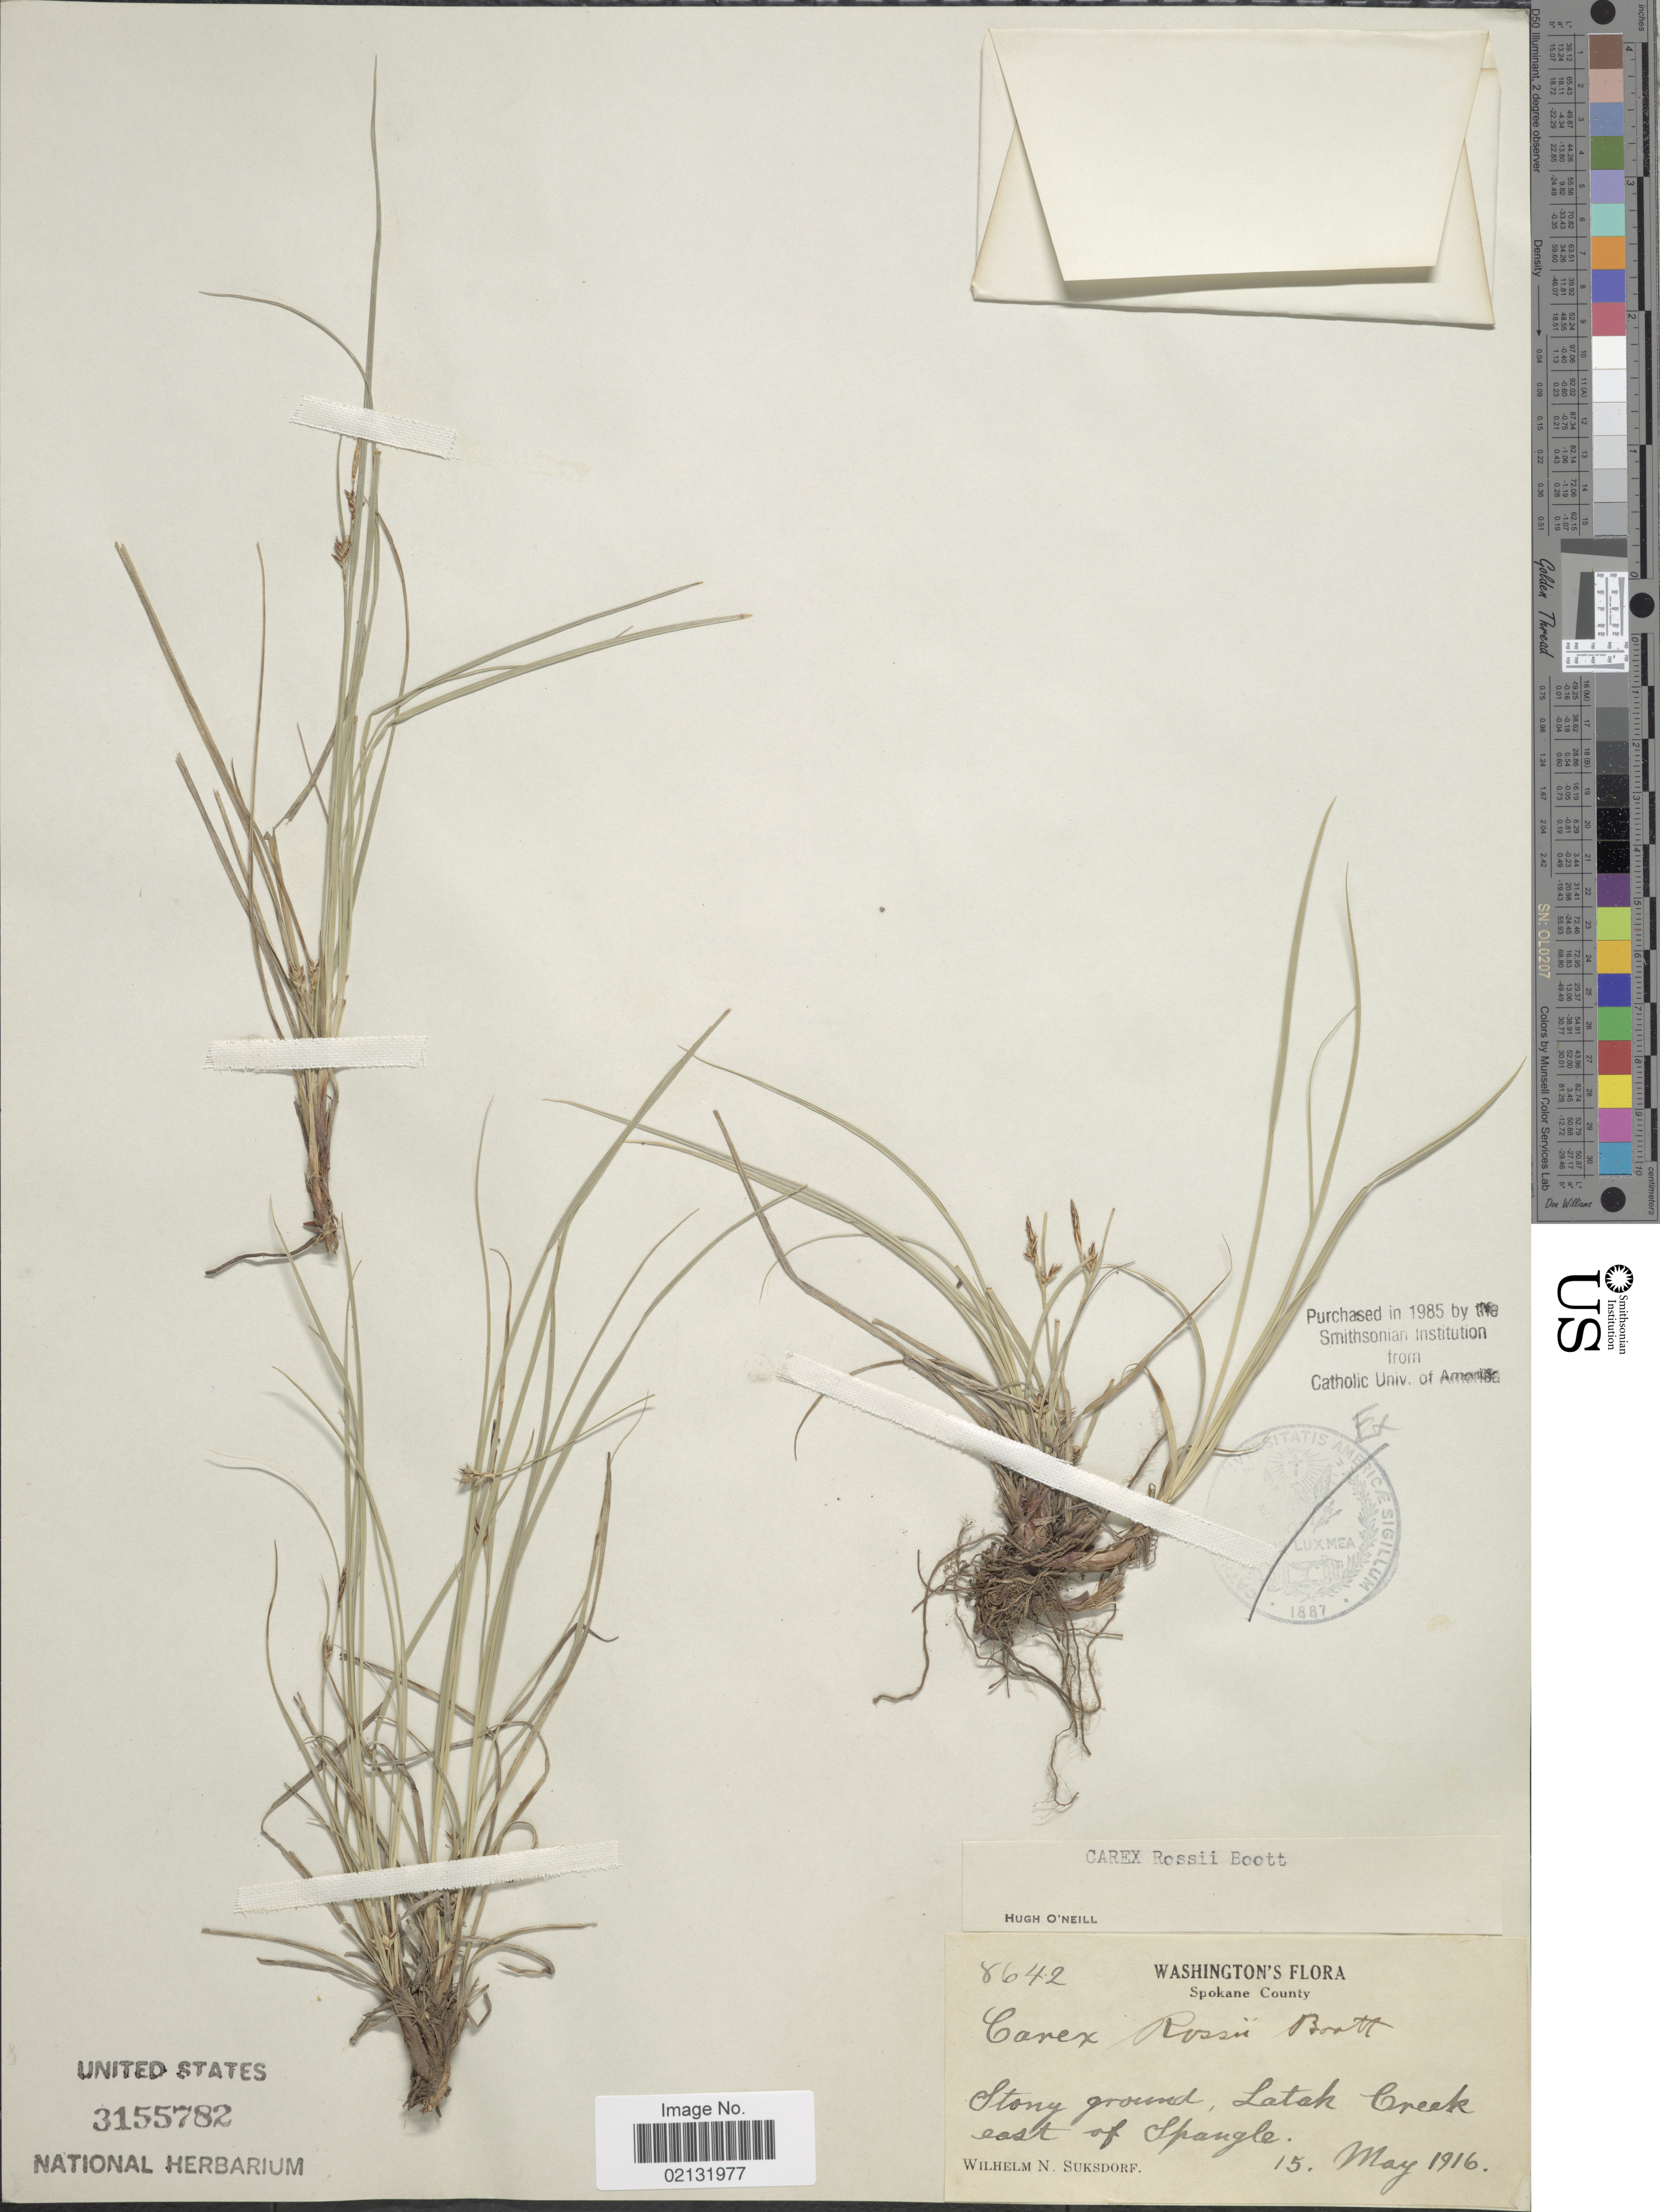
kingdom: Plantae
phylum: Tracheophyta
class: Liliopsida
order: Poales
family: Cyperaceae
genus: Carex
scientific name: Carex rossii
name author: Boott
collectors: W. N. Suksdorf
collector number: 8642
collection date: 1916-05-15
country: United States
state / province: Washington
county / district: Spokane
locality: Washington, Spokane County, Stony ground, Latah Creek east of Spangle.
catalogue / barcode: US 3155782